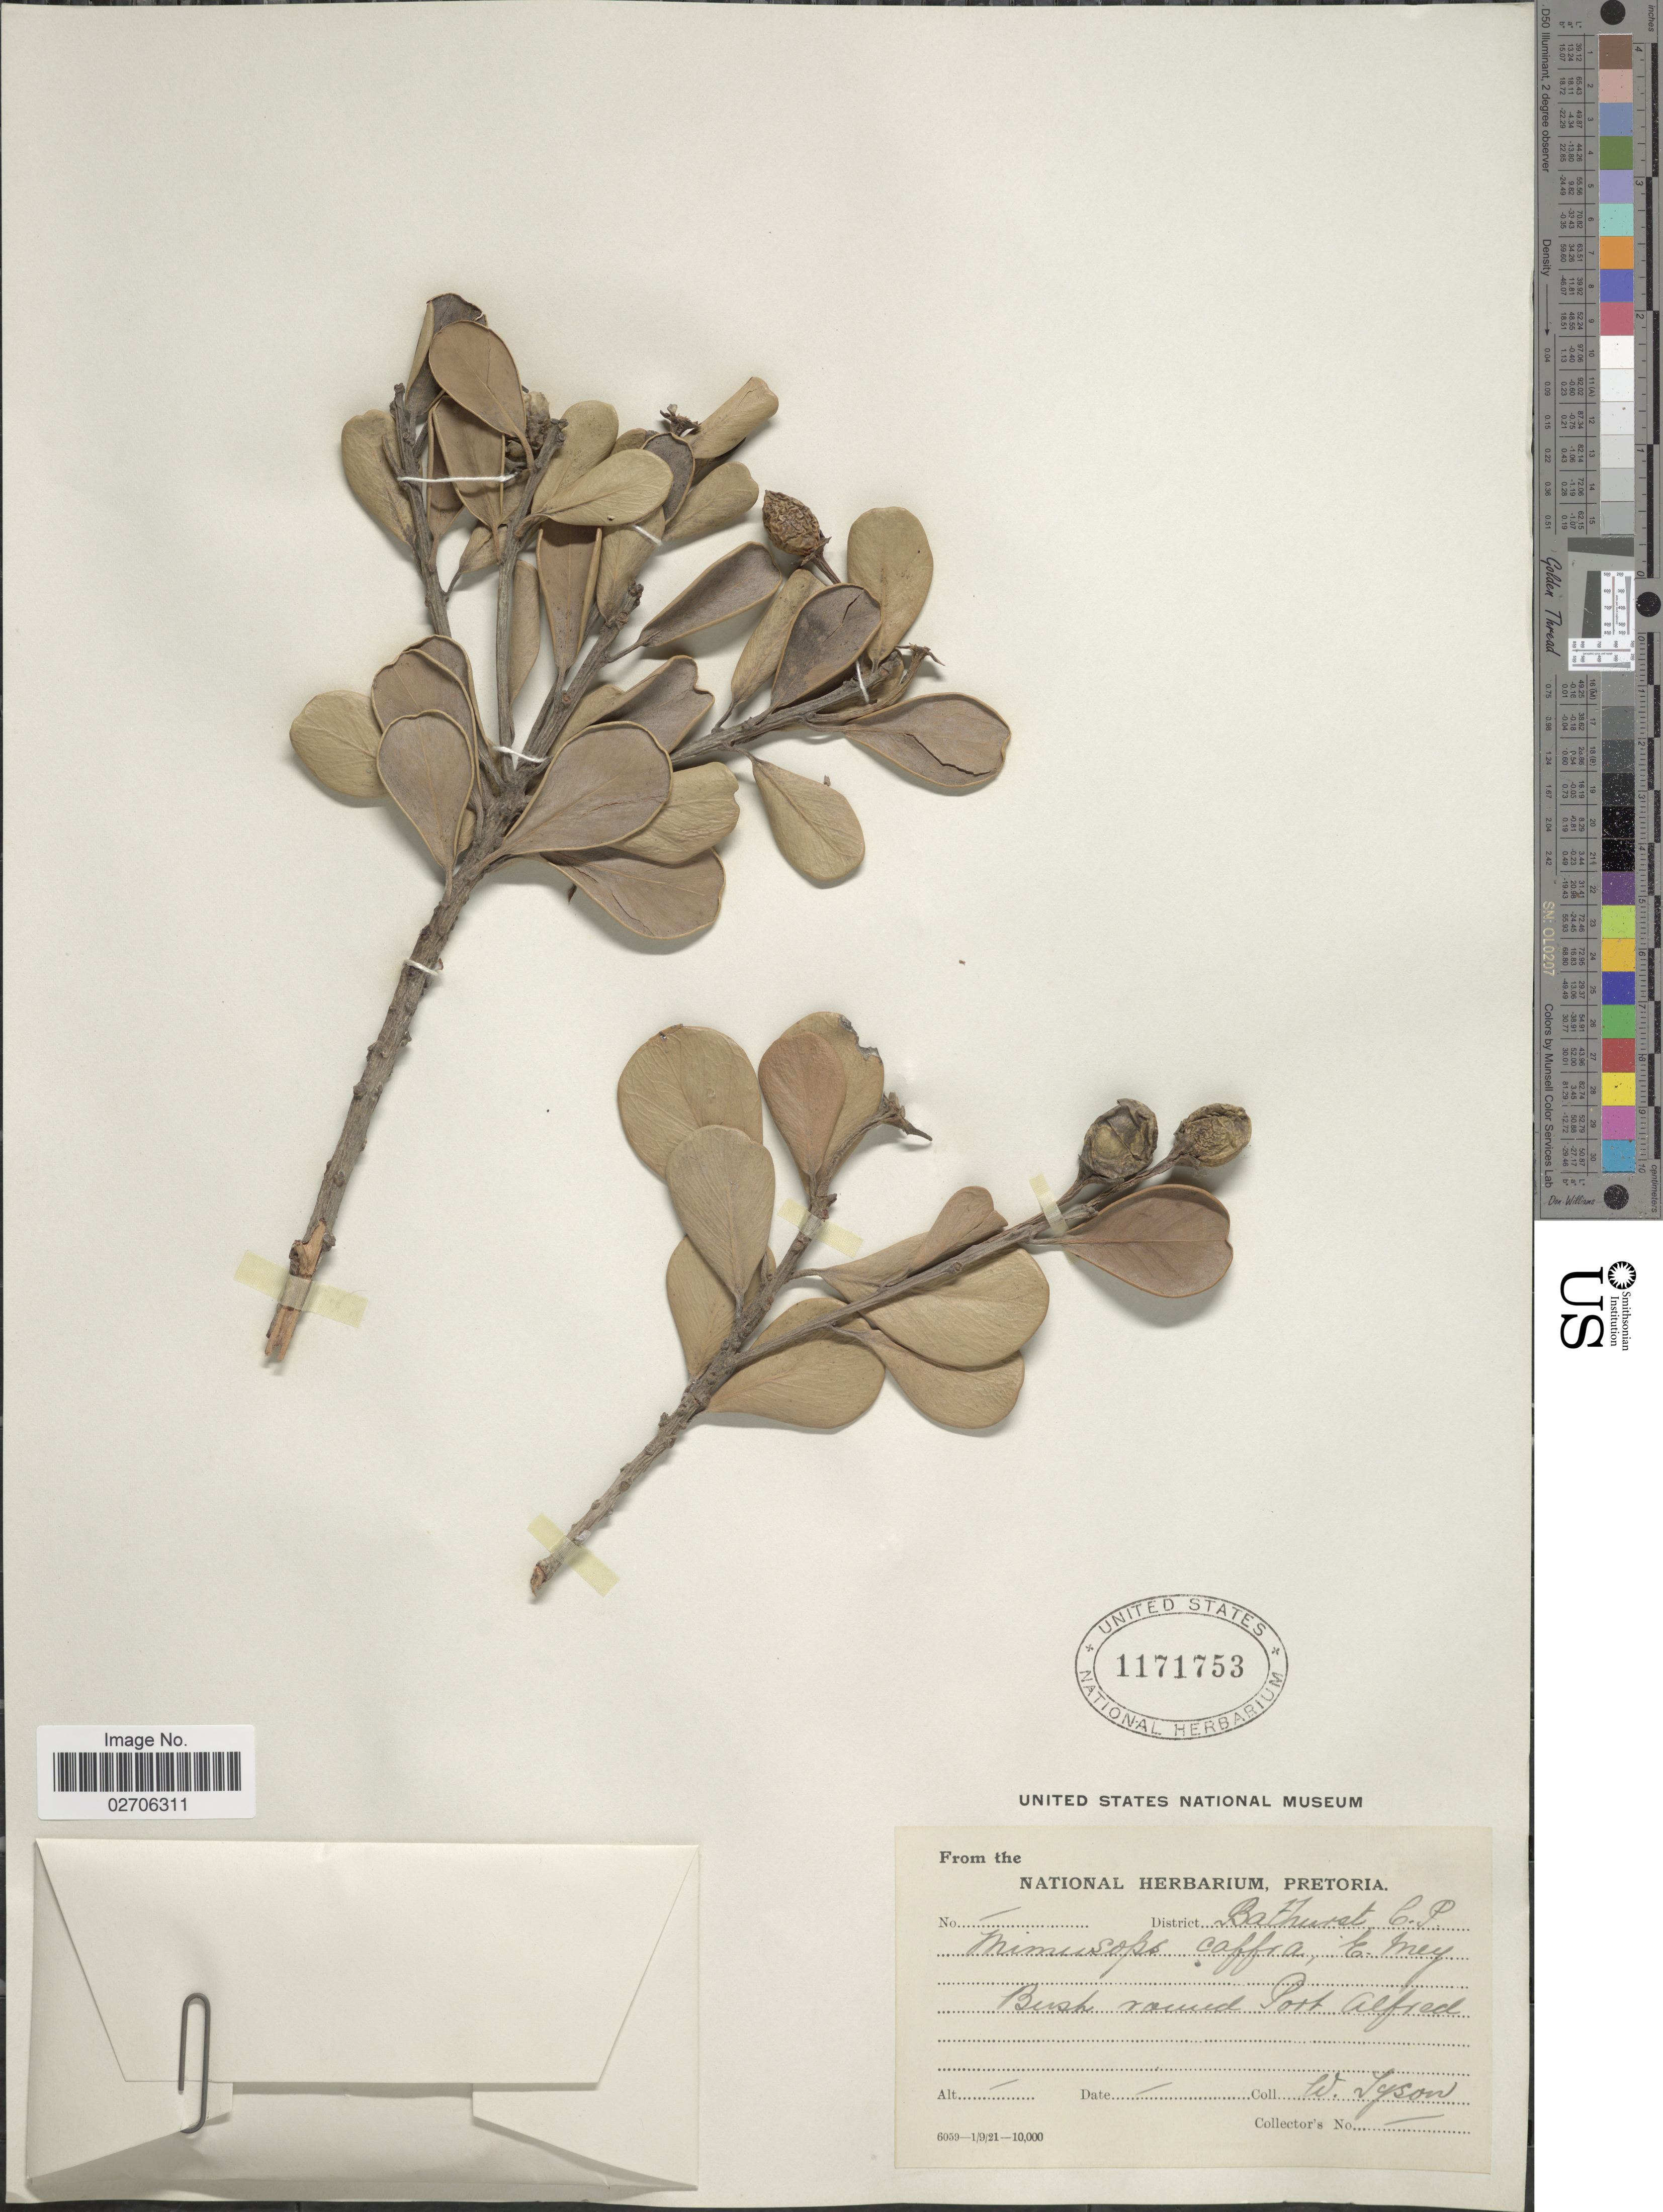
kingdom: Plantae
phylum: Tracheophyta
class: Magnoliopsida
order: Ericales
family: Sapotaceae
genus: Mimusops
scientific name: Mimusops caffra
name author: E. Mey. ex A. DC.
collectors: W. Tyson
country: South Africa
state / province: Eastern Cape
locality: District: Bathurst C.P. Bush round Port Alfred.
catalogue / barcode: US 1171753